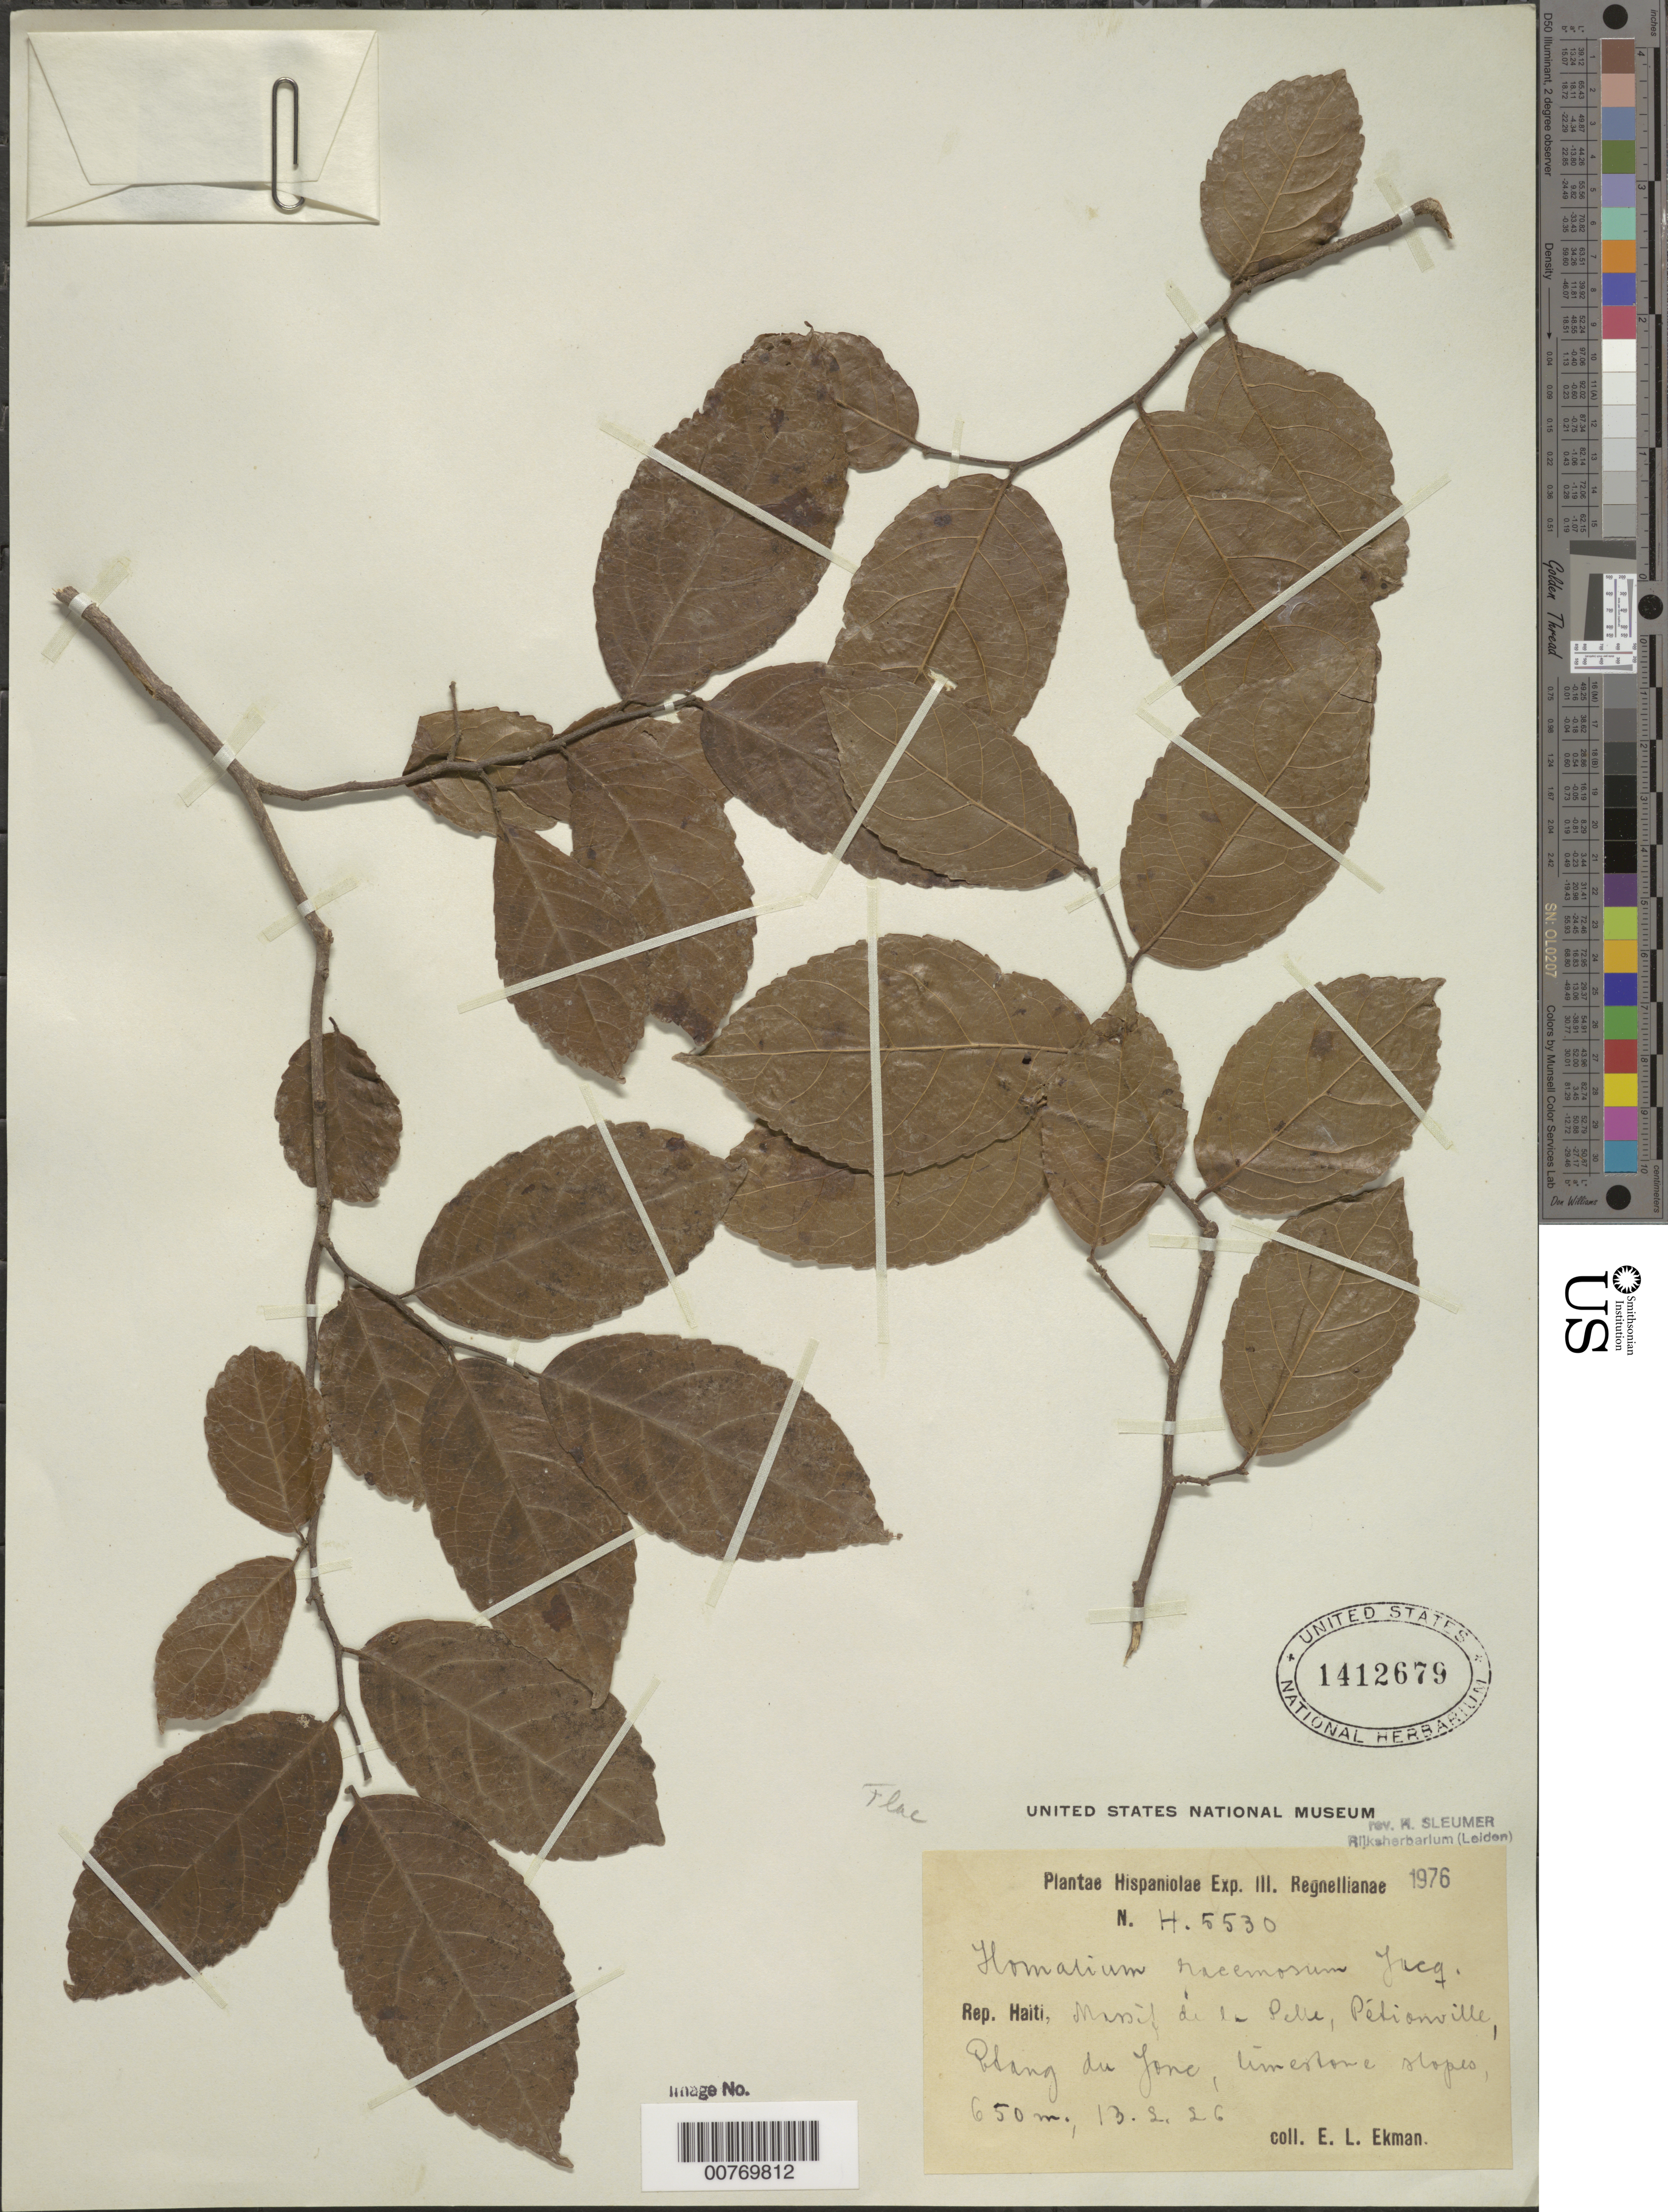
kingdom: Plantae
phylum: Tracheophyta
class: Magnoliopsida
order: Malpighiales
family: Salicaceae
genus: Homalium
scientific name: Homalium racemosum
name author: Jacq.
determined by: Sleumer, H. O.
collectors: E. L. Ekman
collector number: H 5530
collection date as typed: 13 Feb 1926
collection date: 1926-02-13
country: Haiti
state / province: Ouest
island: Hispaniola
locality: Massif de la Selle, Pétionville, "Cdang" du Jone.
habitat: Limestone slopes.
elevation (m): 650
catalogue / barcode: US 1412679